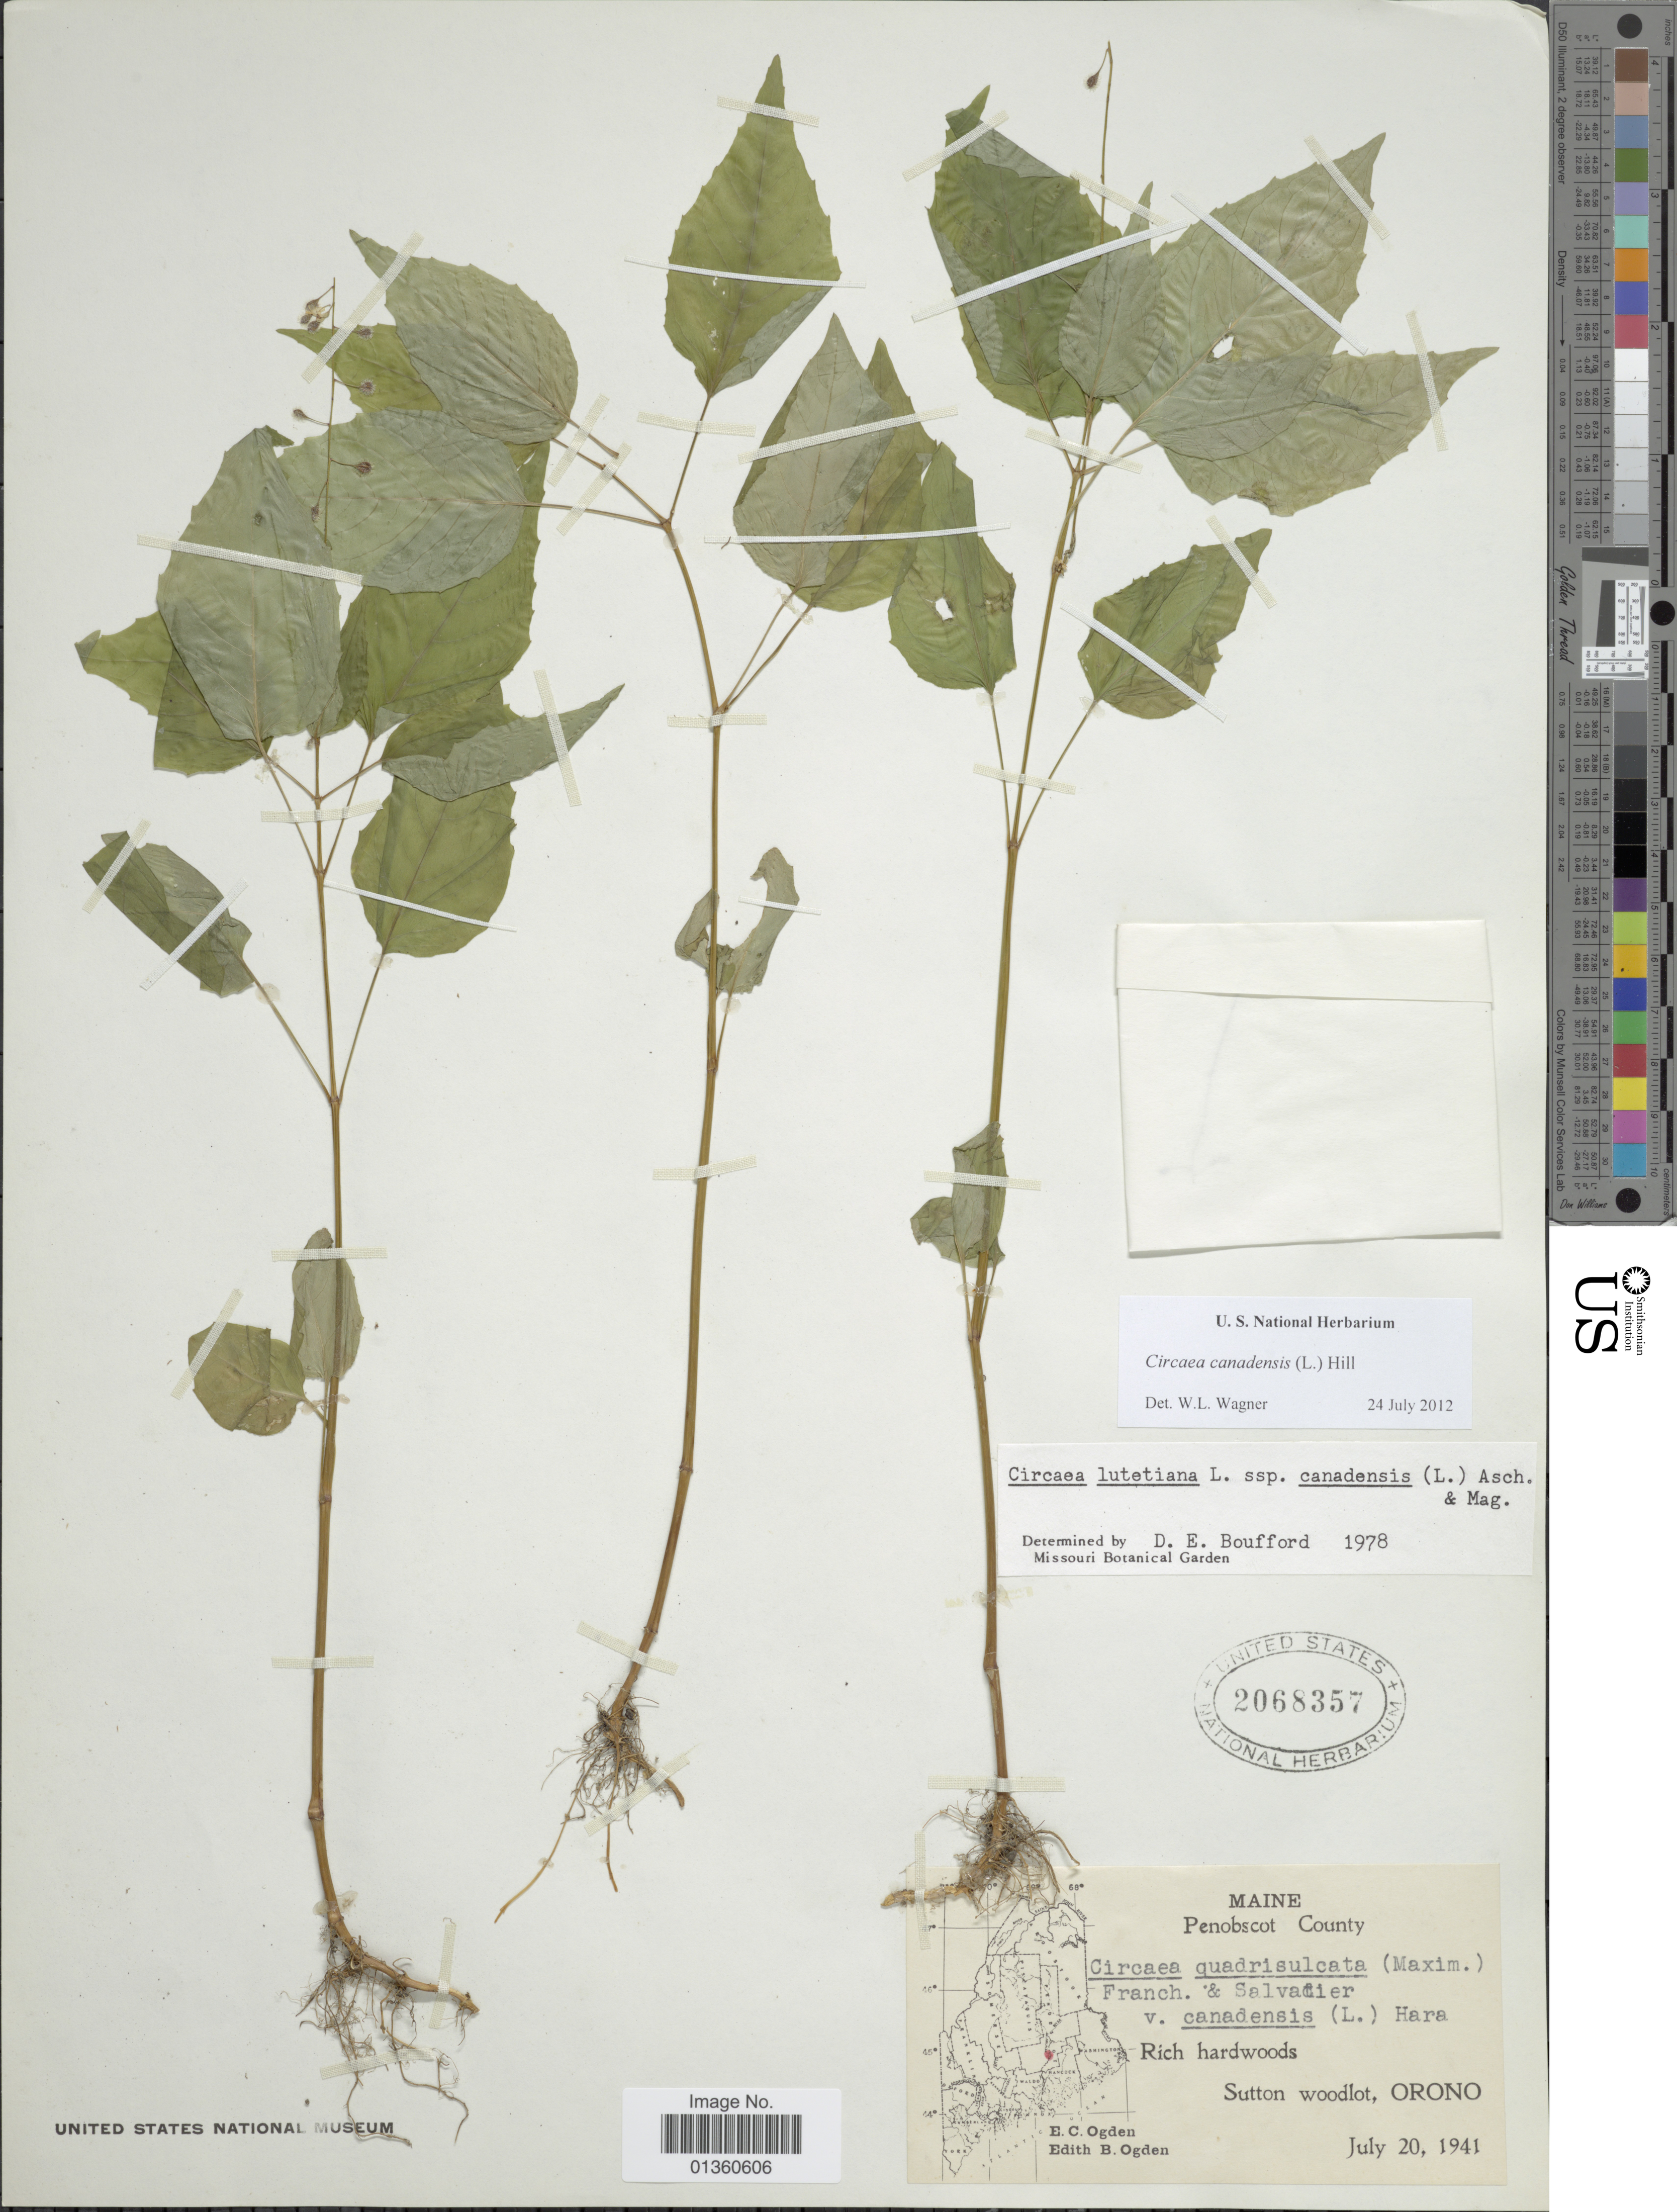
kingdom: Plantae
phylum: Tracheophyta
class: Magnoliopsida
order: Myrtales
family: Onagraceae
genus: Circaea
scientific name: Circaea canadensis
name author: (L.) Hill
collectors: E. Ogden & E. Ogden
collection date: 1941-07-20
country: United States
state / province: Maine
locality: Penobscot County. Sutton woodlot, Orono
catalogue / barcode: US 2068357